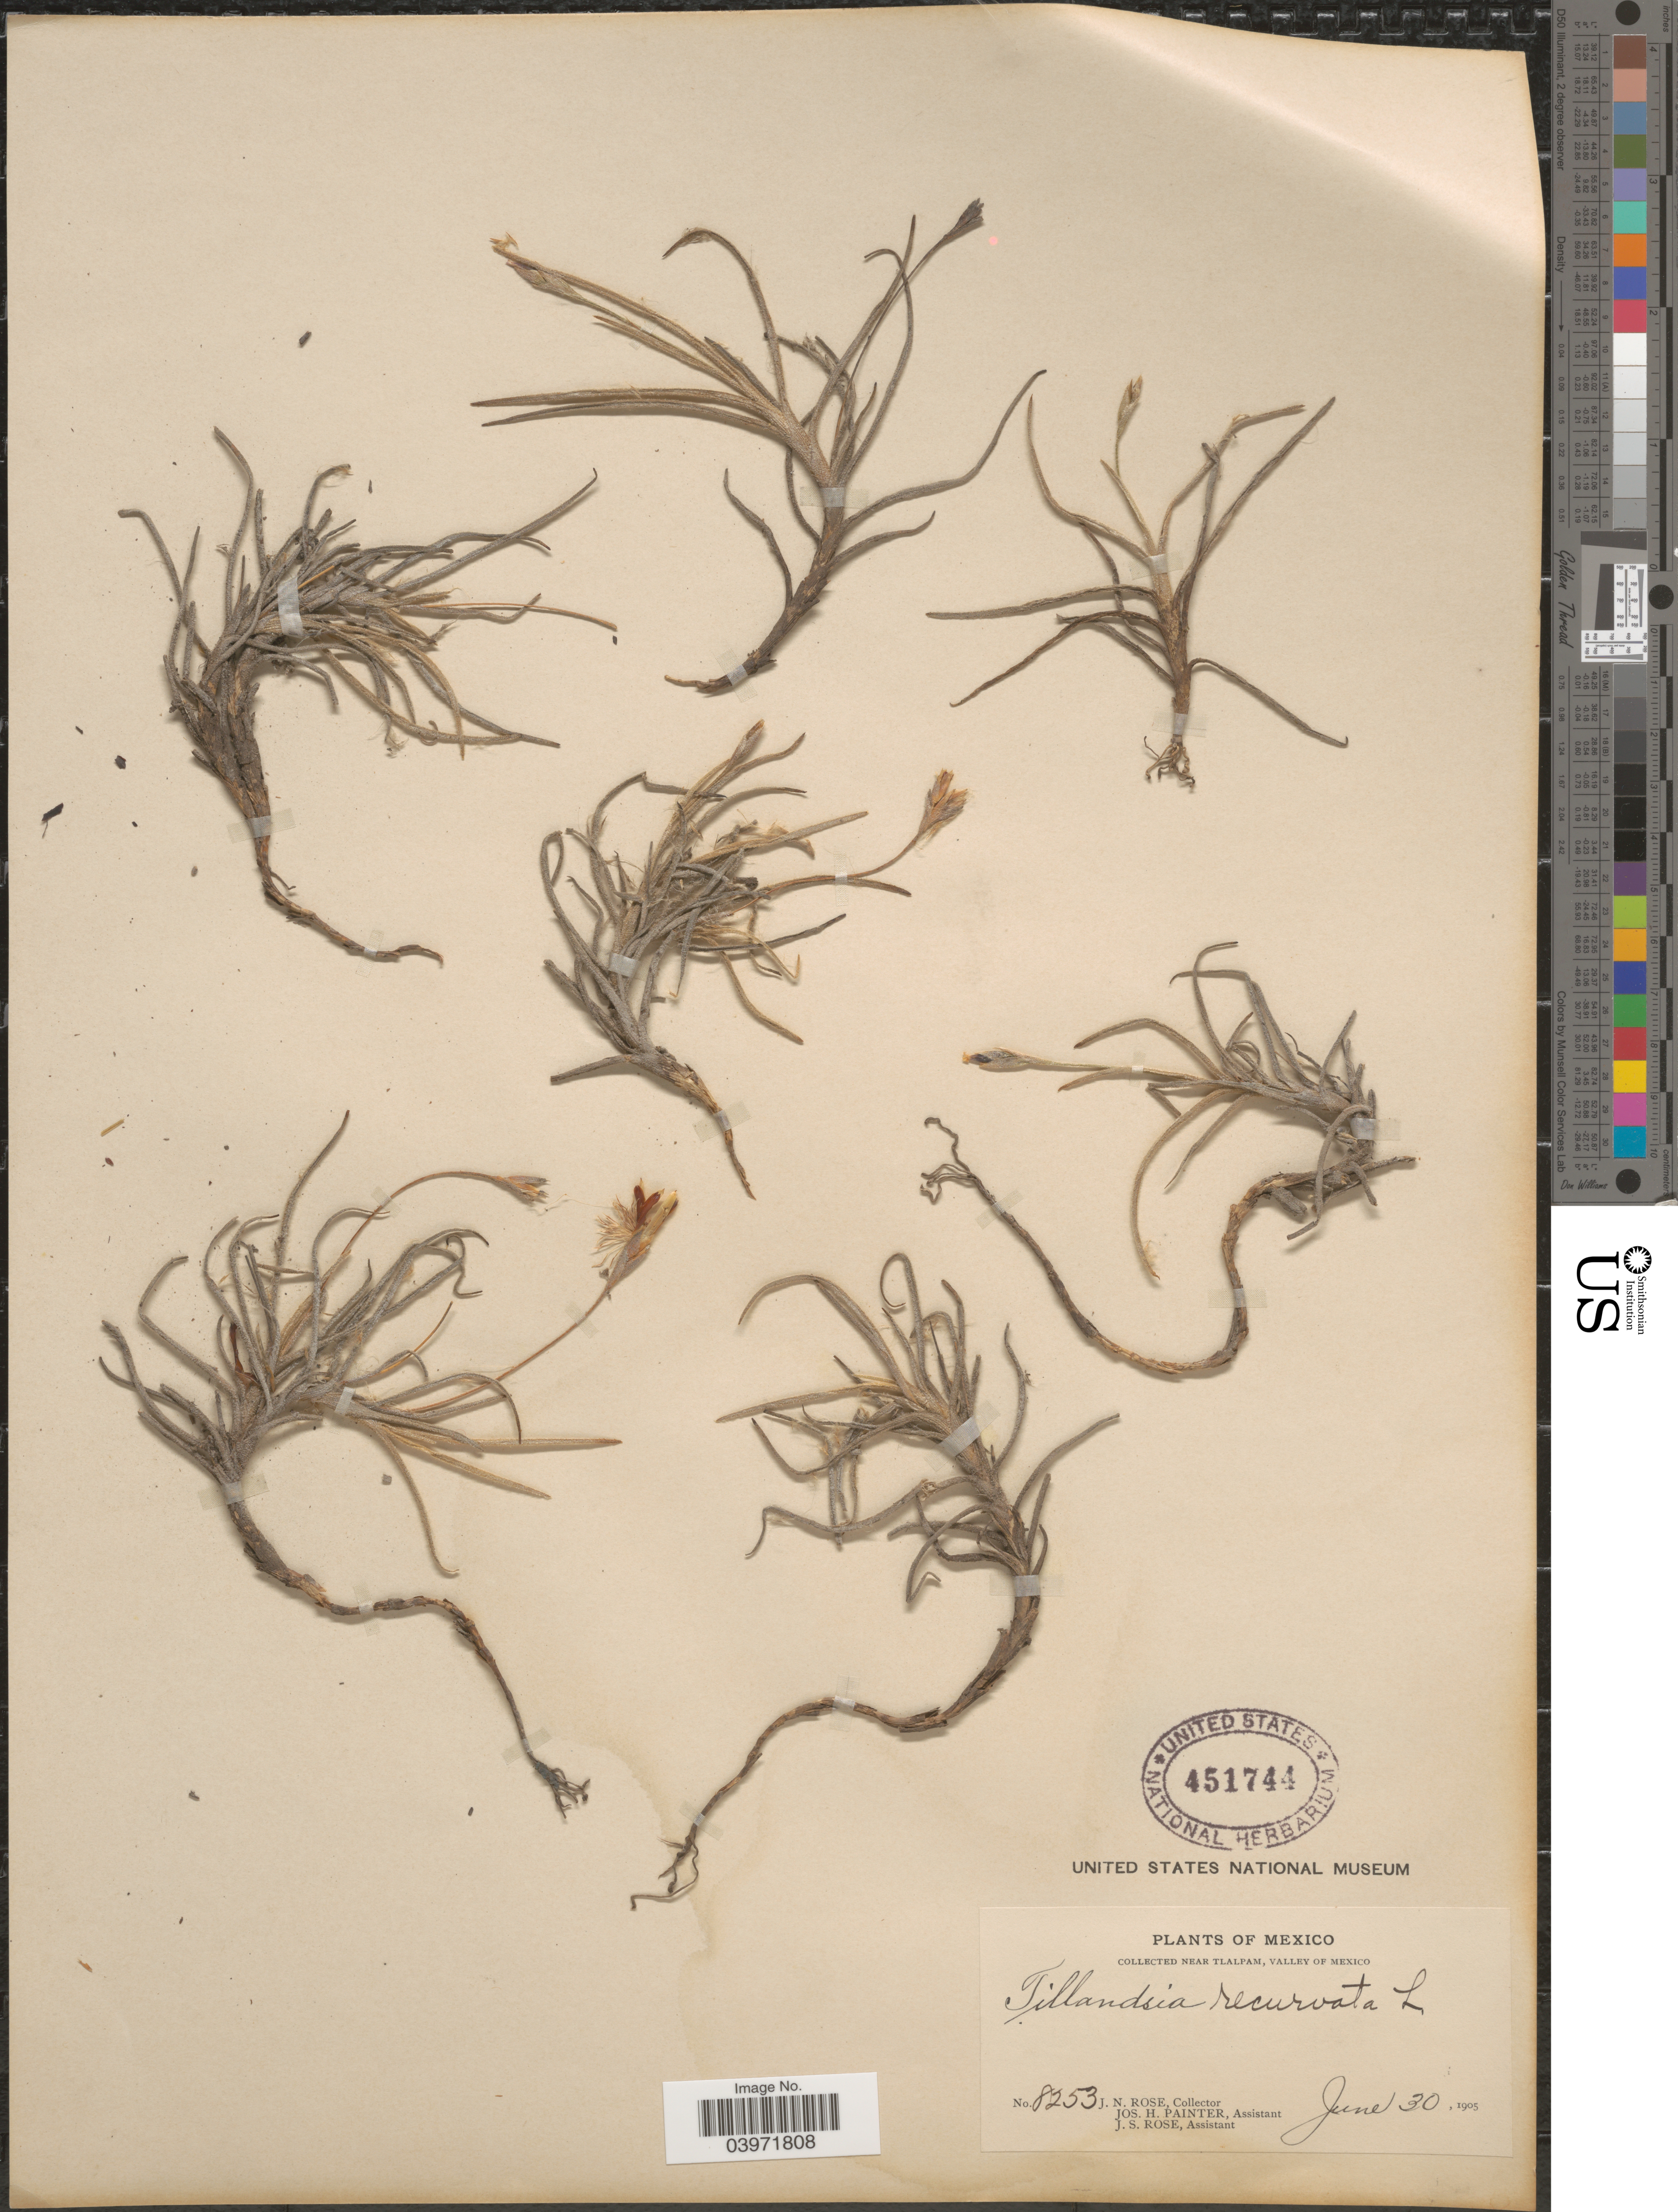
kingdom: Plantae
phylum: Tracheophyta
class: Liliopsida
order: Poales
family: Bromeliaceae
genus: Tillandsia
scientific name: Tillandsia recurvata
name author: L.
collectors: J. N. Rose, J. H. Painter & J. S. Rose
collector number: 8253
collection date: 1905-06-30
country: Mexico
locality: Near Tlalpam, valley of Mexico.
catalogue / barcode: US 451744